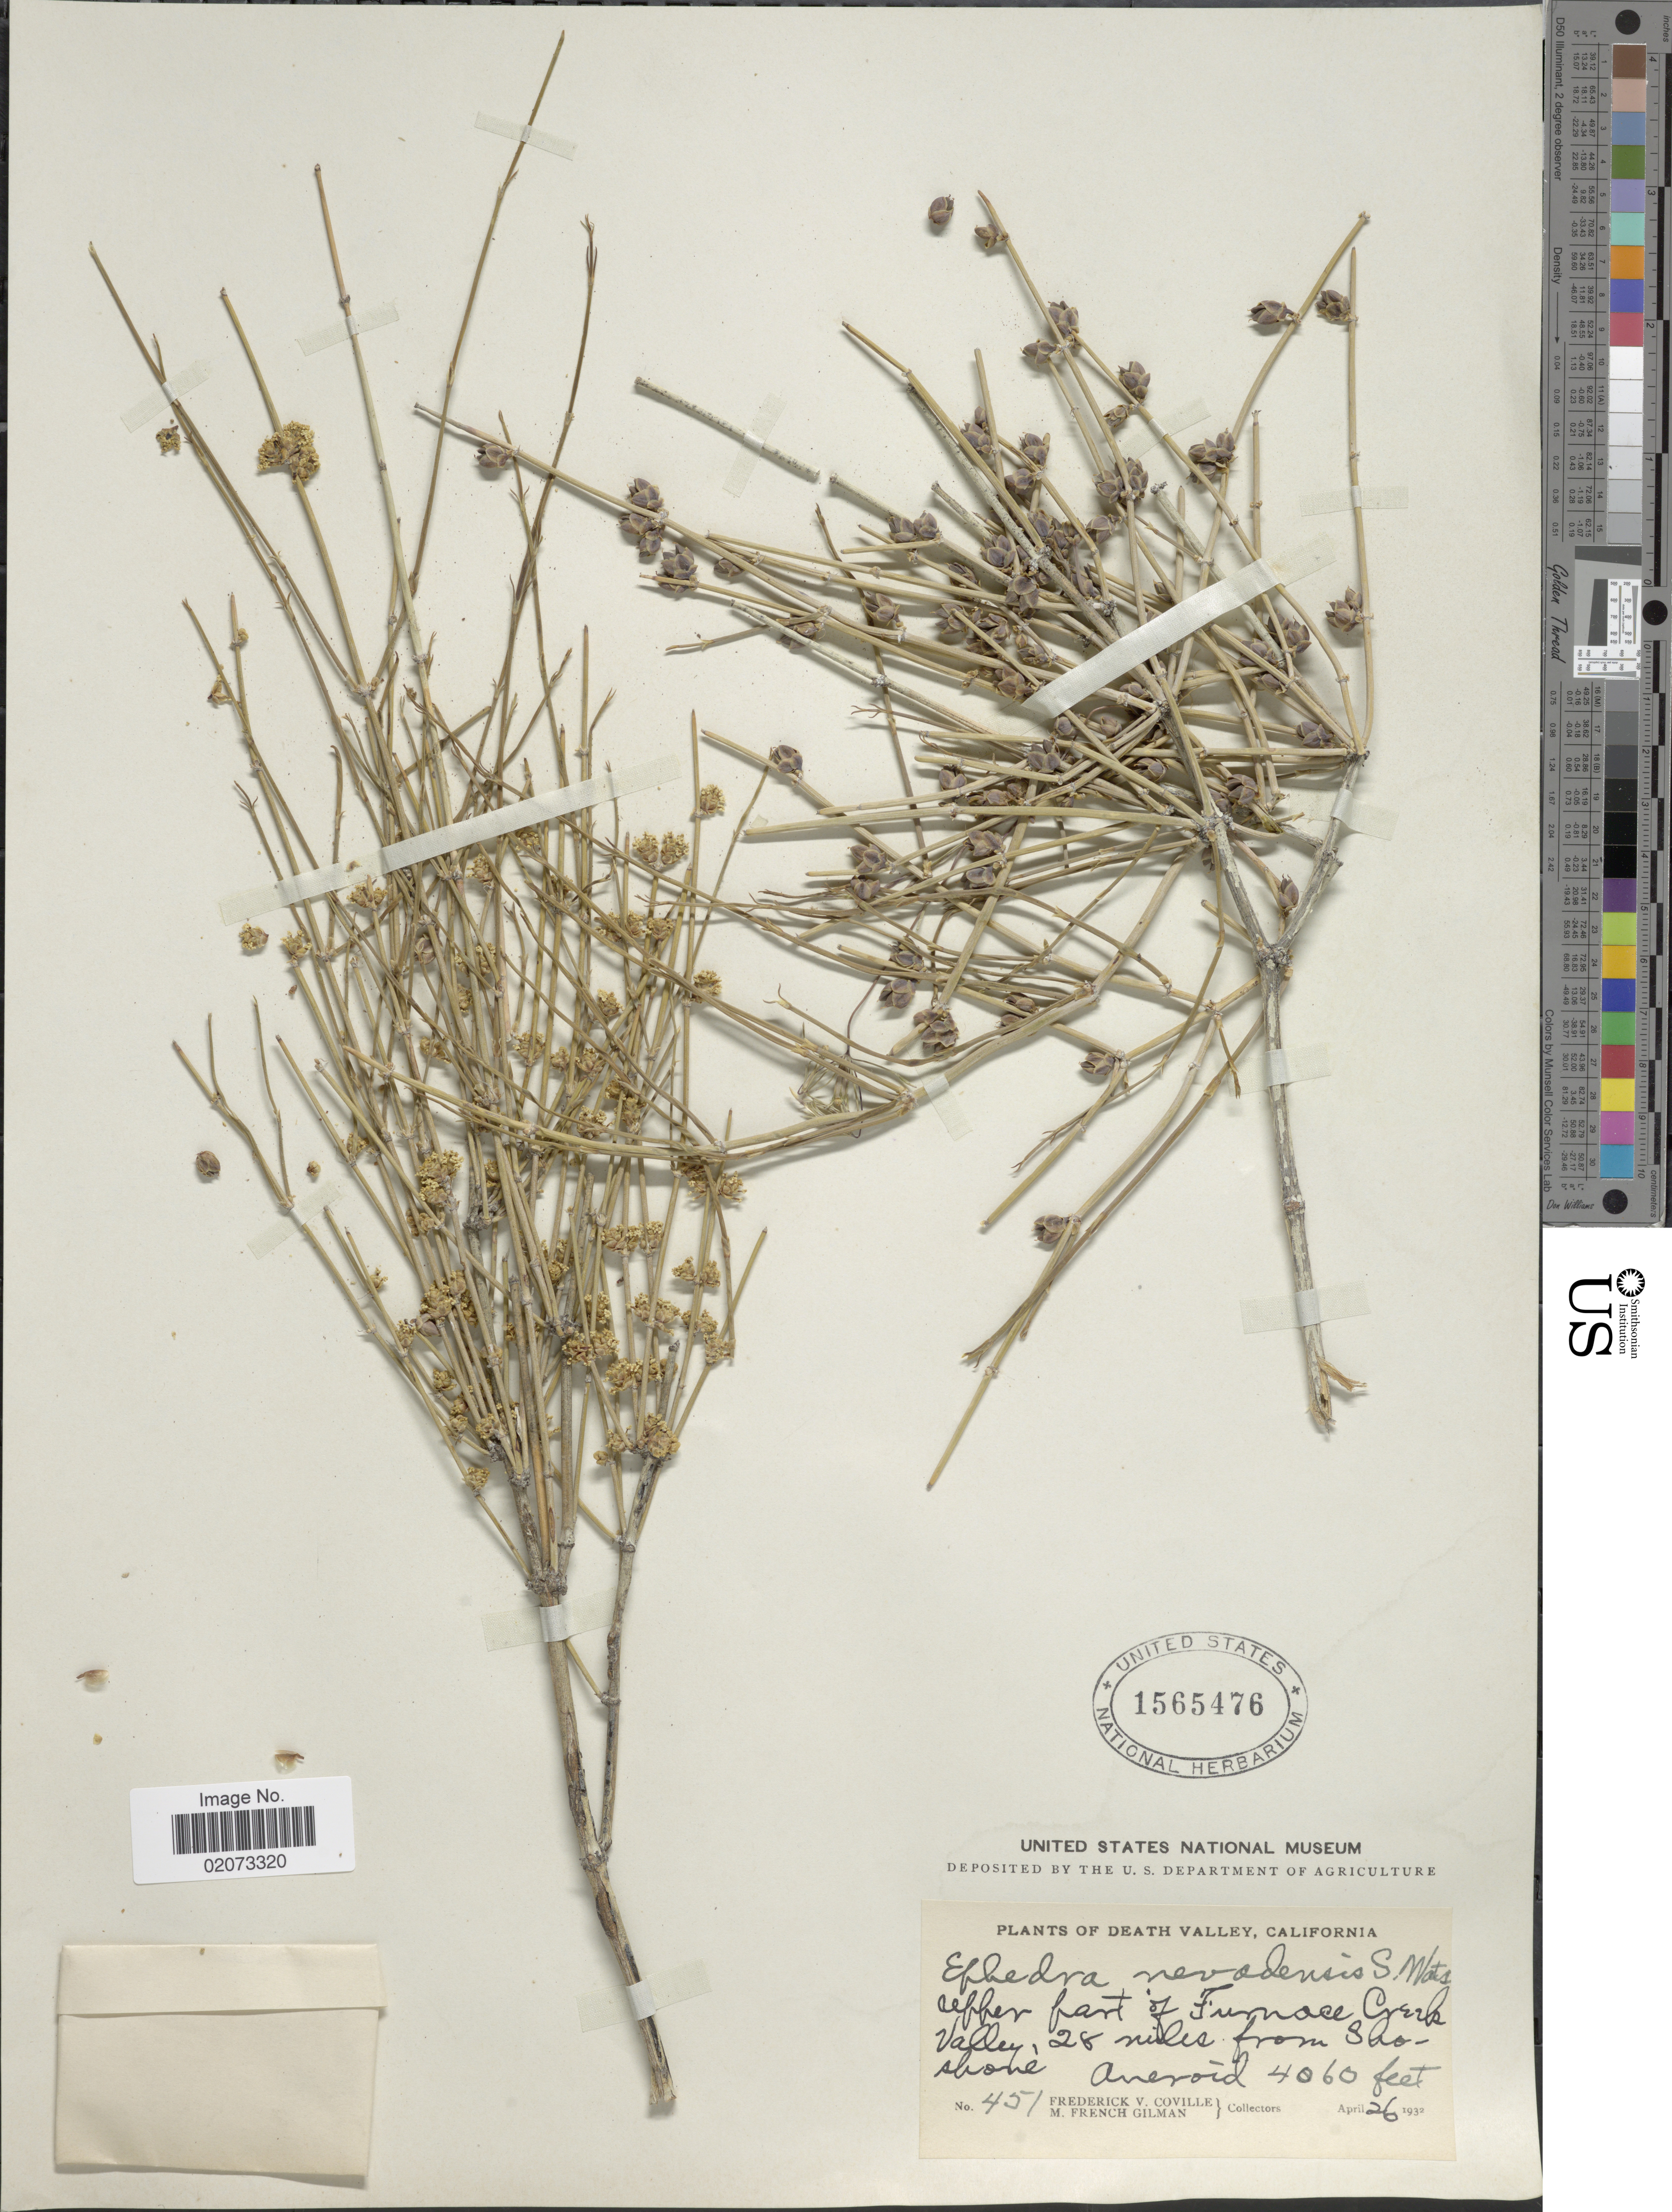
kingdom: Plantae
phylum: Tracheophyta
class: Gnetopsida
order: Ephedrales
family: Ephedraceae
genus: Ephedra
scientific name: Ephedra nevadensis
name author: S. Watson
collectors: F. V. Coville & M. F. Gilman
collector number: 451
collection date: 1932-04-26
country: United States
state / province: California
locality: Death Valley, California, Upper part of Furnace Creek Valley, 28 miles from Shoshone. Aneroid.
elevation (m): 1237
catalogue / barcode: US 1565476